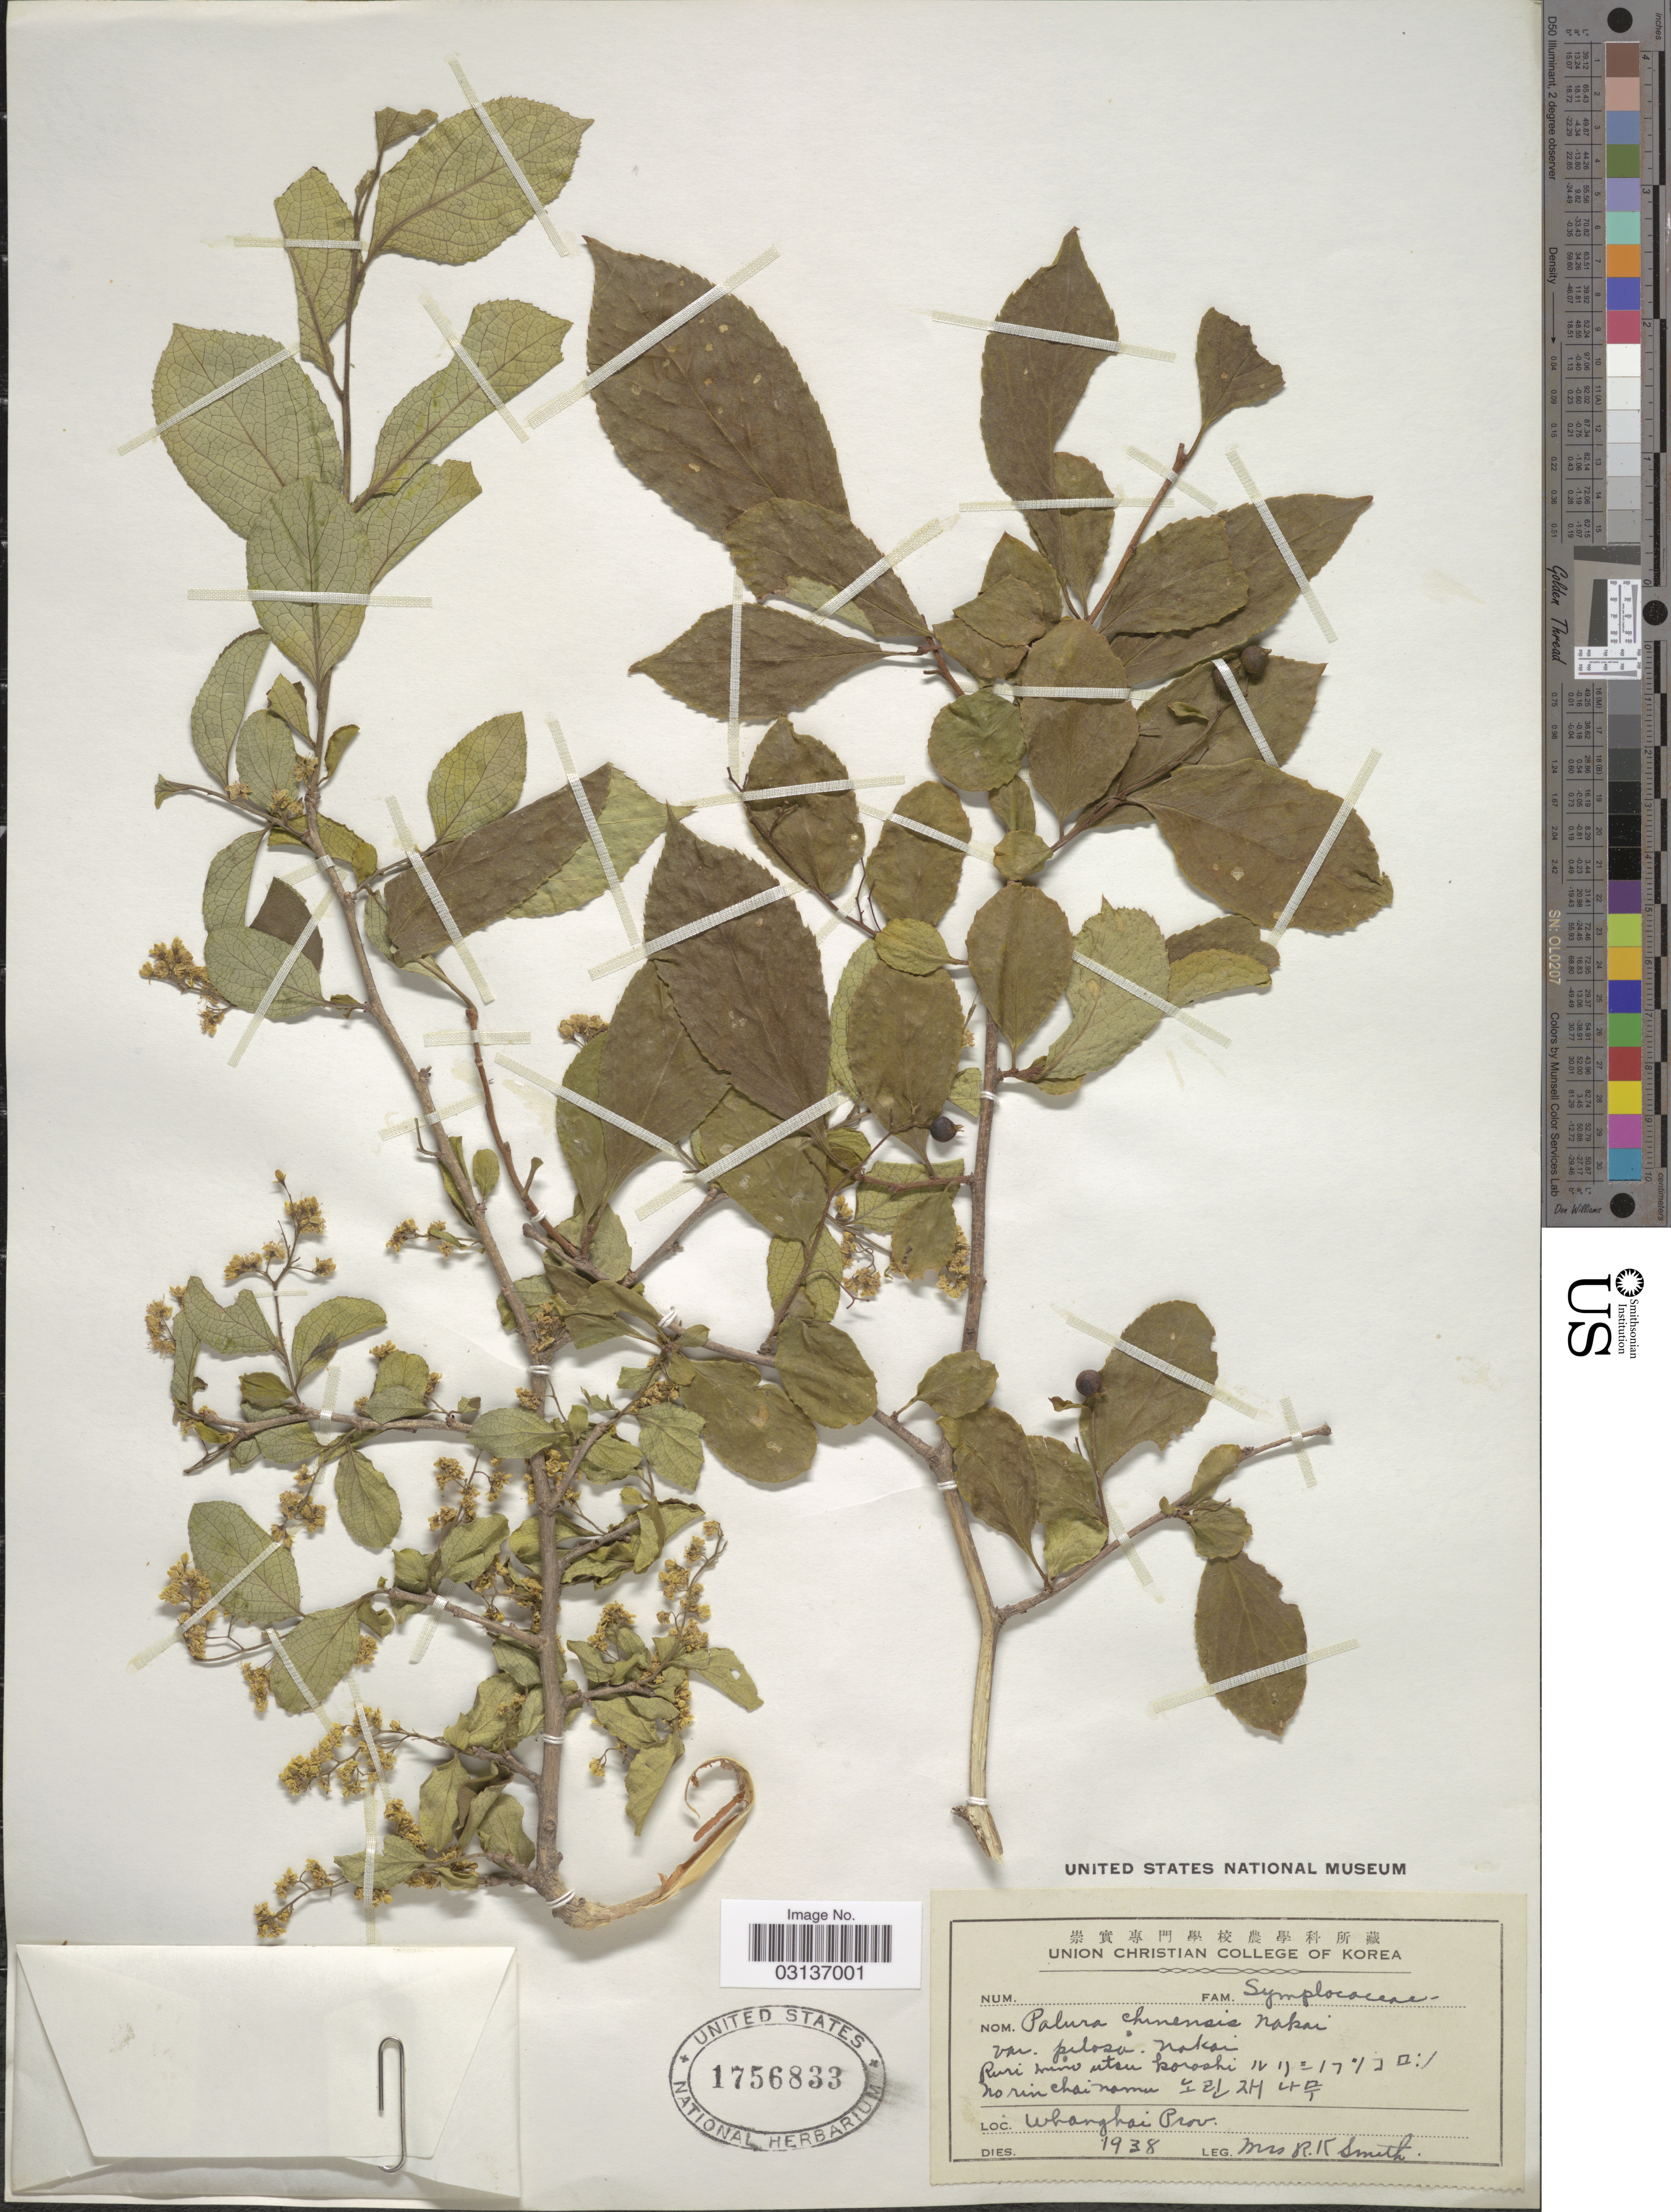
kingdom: Plantae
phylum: Tracheophyta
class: Magnoliopsida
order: Ericales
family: Symplocaceae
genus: Symplocos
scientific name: Symplocos paniculata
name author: Miq.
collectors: R. Smith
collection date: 1938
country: North Korea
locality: Whanghai Prov.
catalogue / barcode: US 1756833